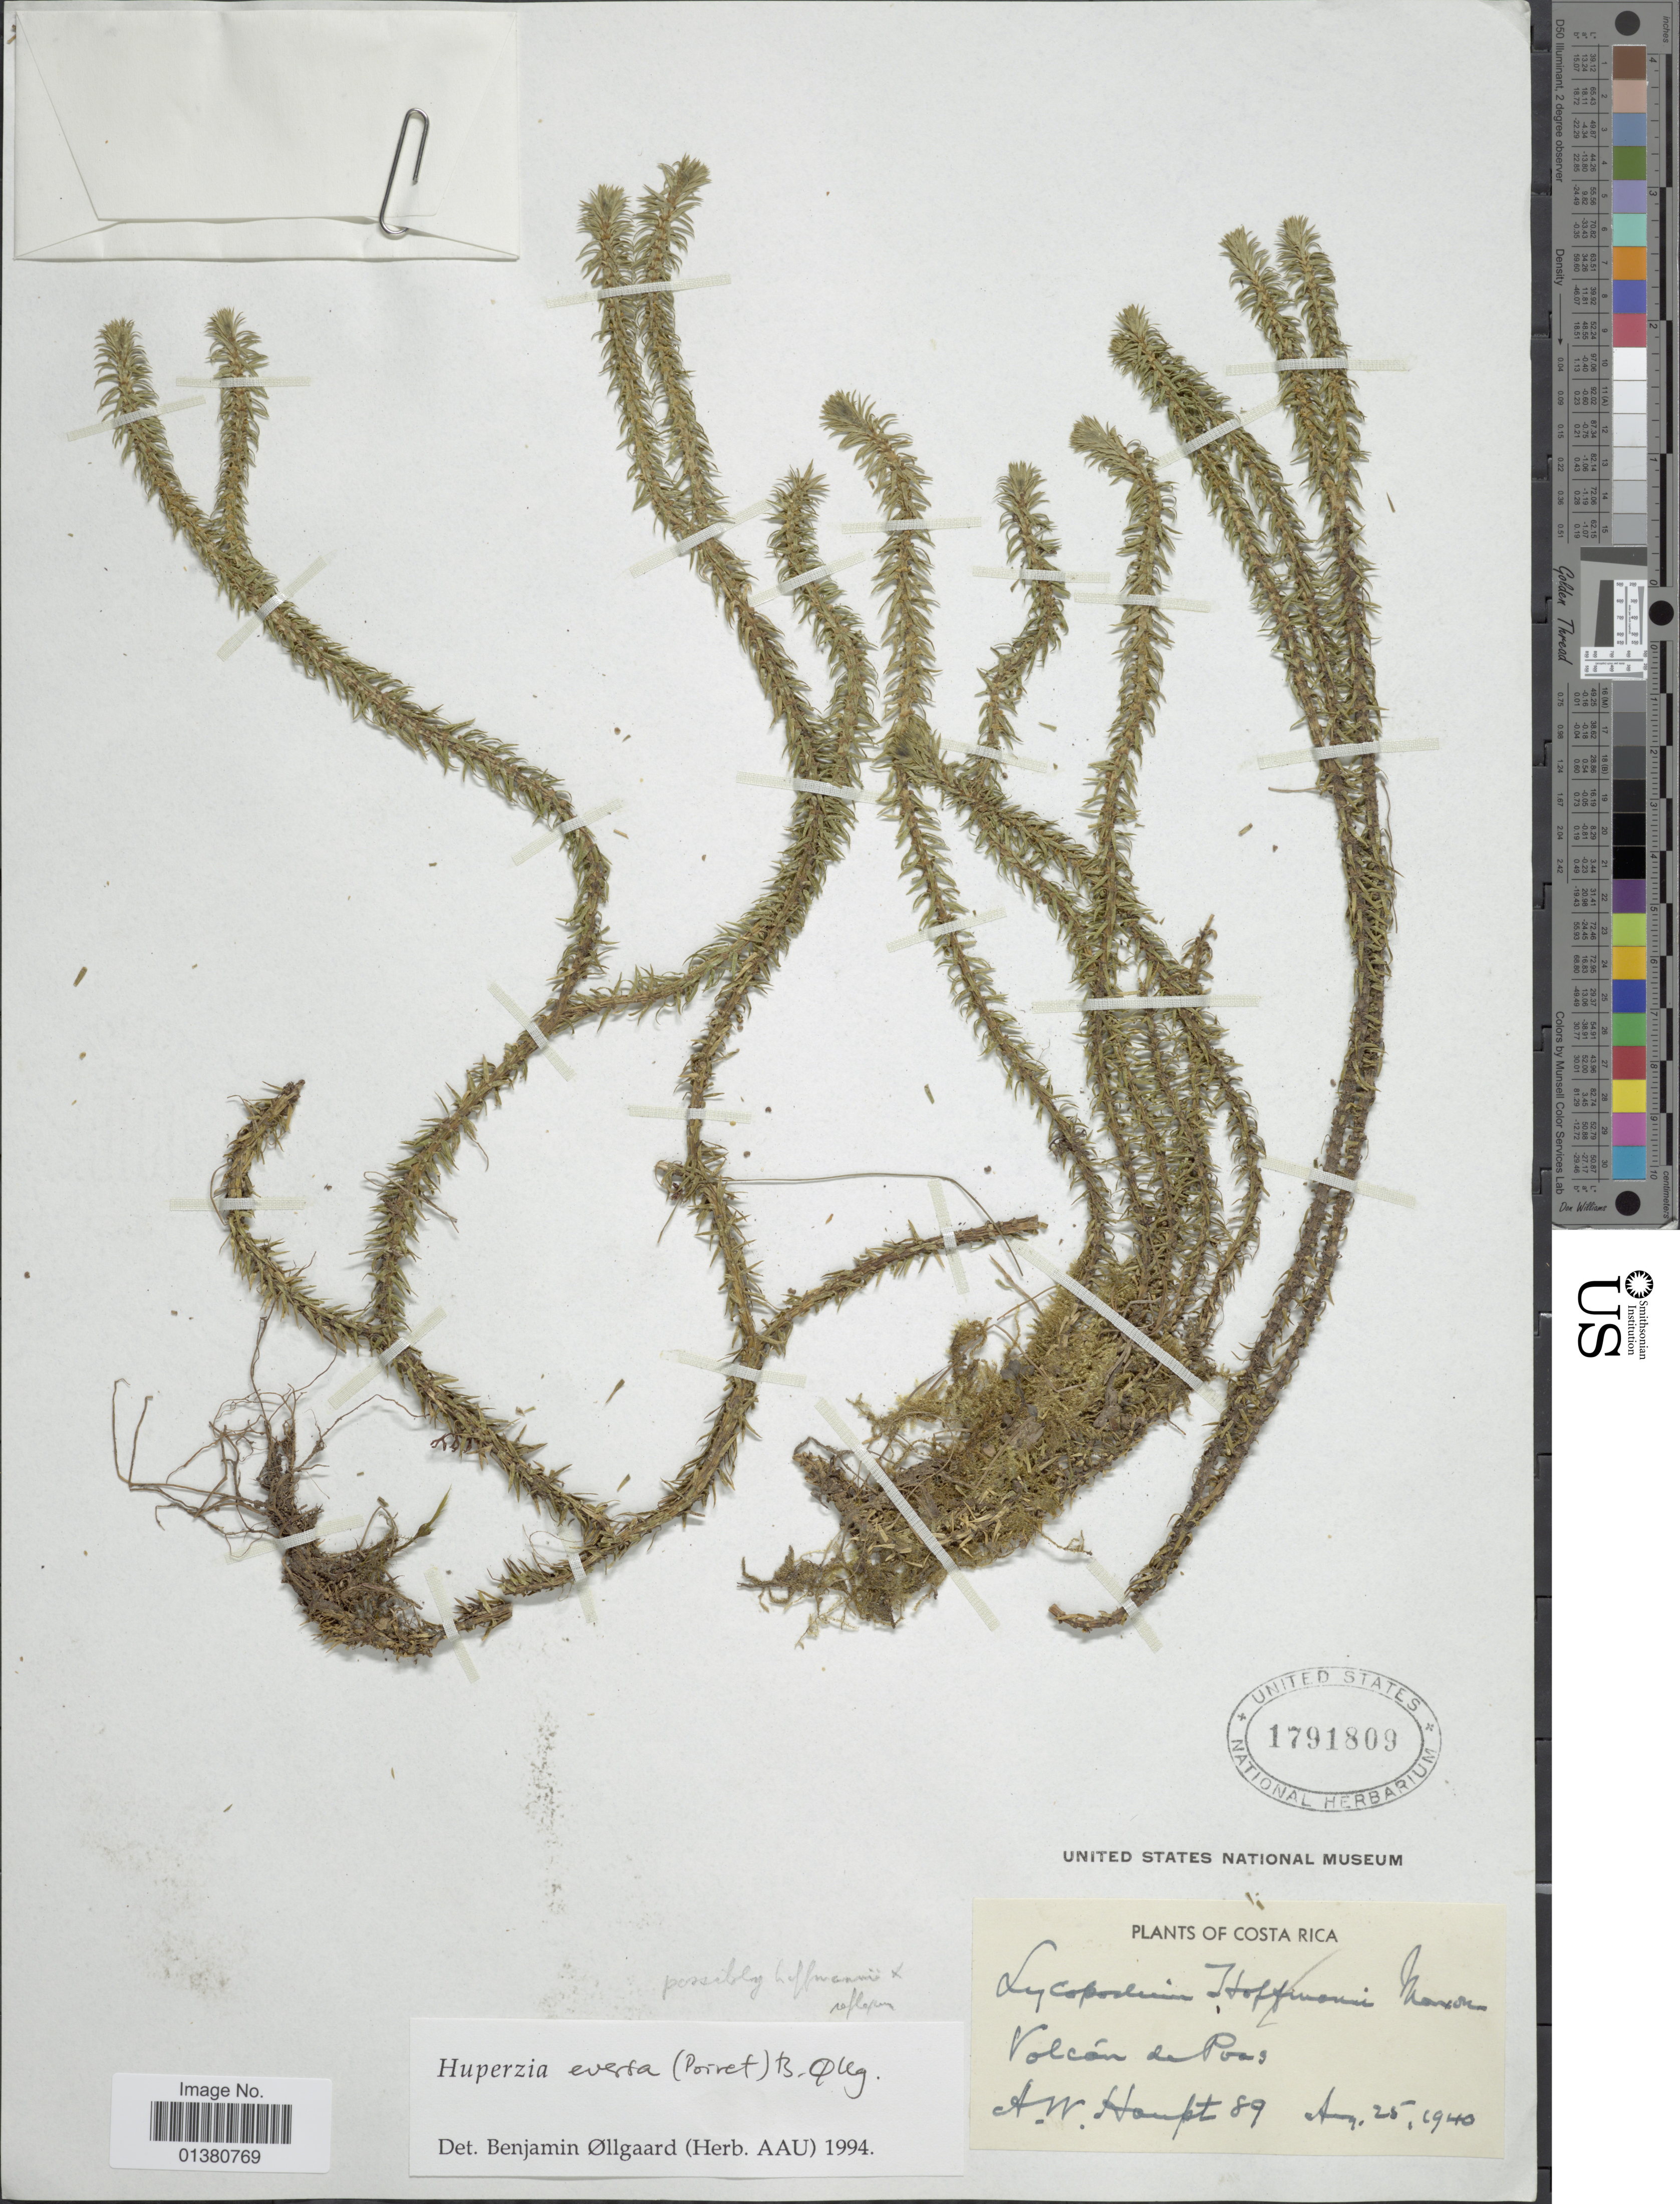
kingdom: Plantae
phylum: Tracheophyta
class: Lycopodiopsida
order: Lycopodiales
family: Lycopodiaceae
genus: Phlegmariurus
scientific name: Phlegmariurus eversus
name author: (Poir.) B. Øllg.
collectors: A. Haupt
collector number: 89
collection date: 1940-08-25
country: Costa Rica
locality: Volcán de Poas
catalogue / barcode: US 1791809